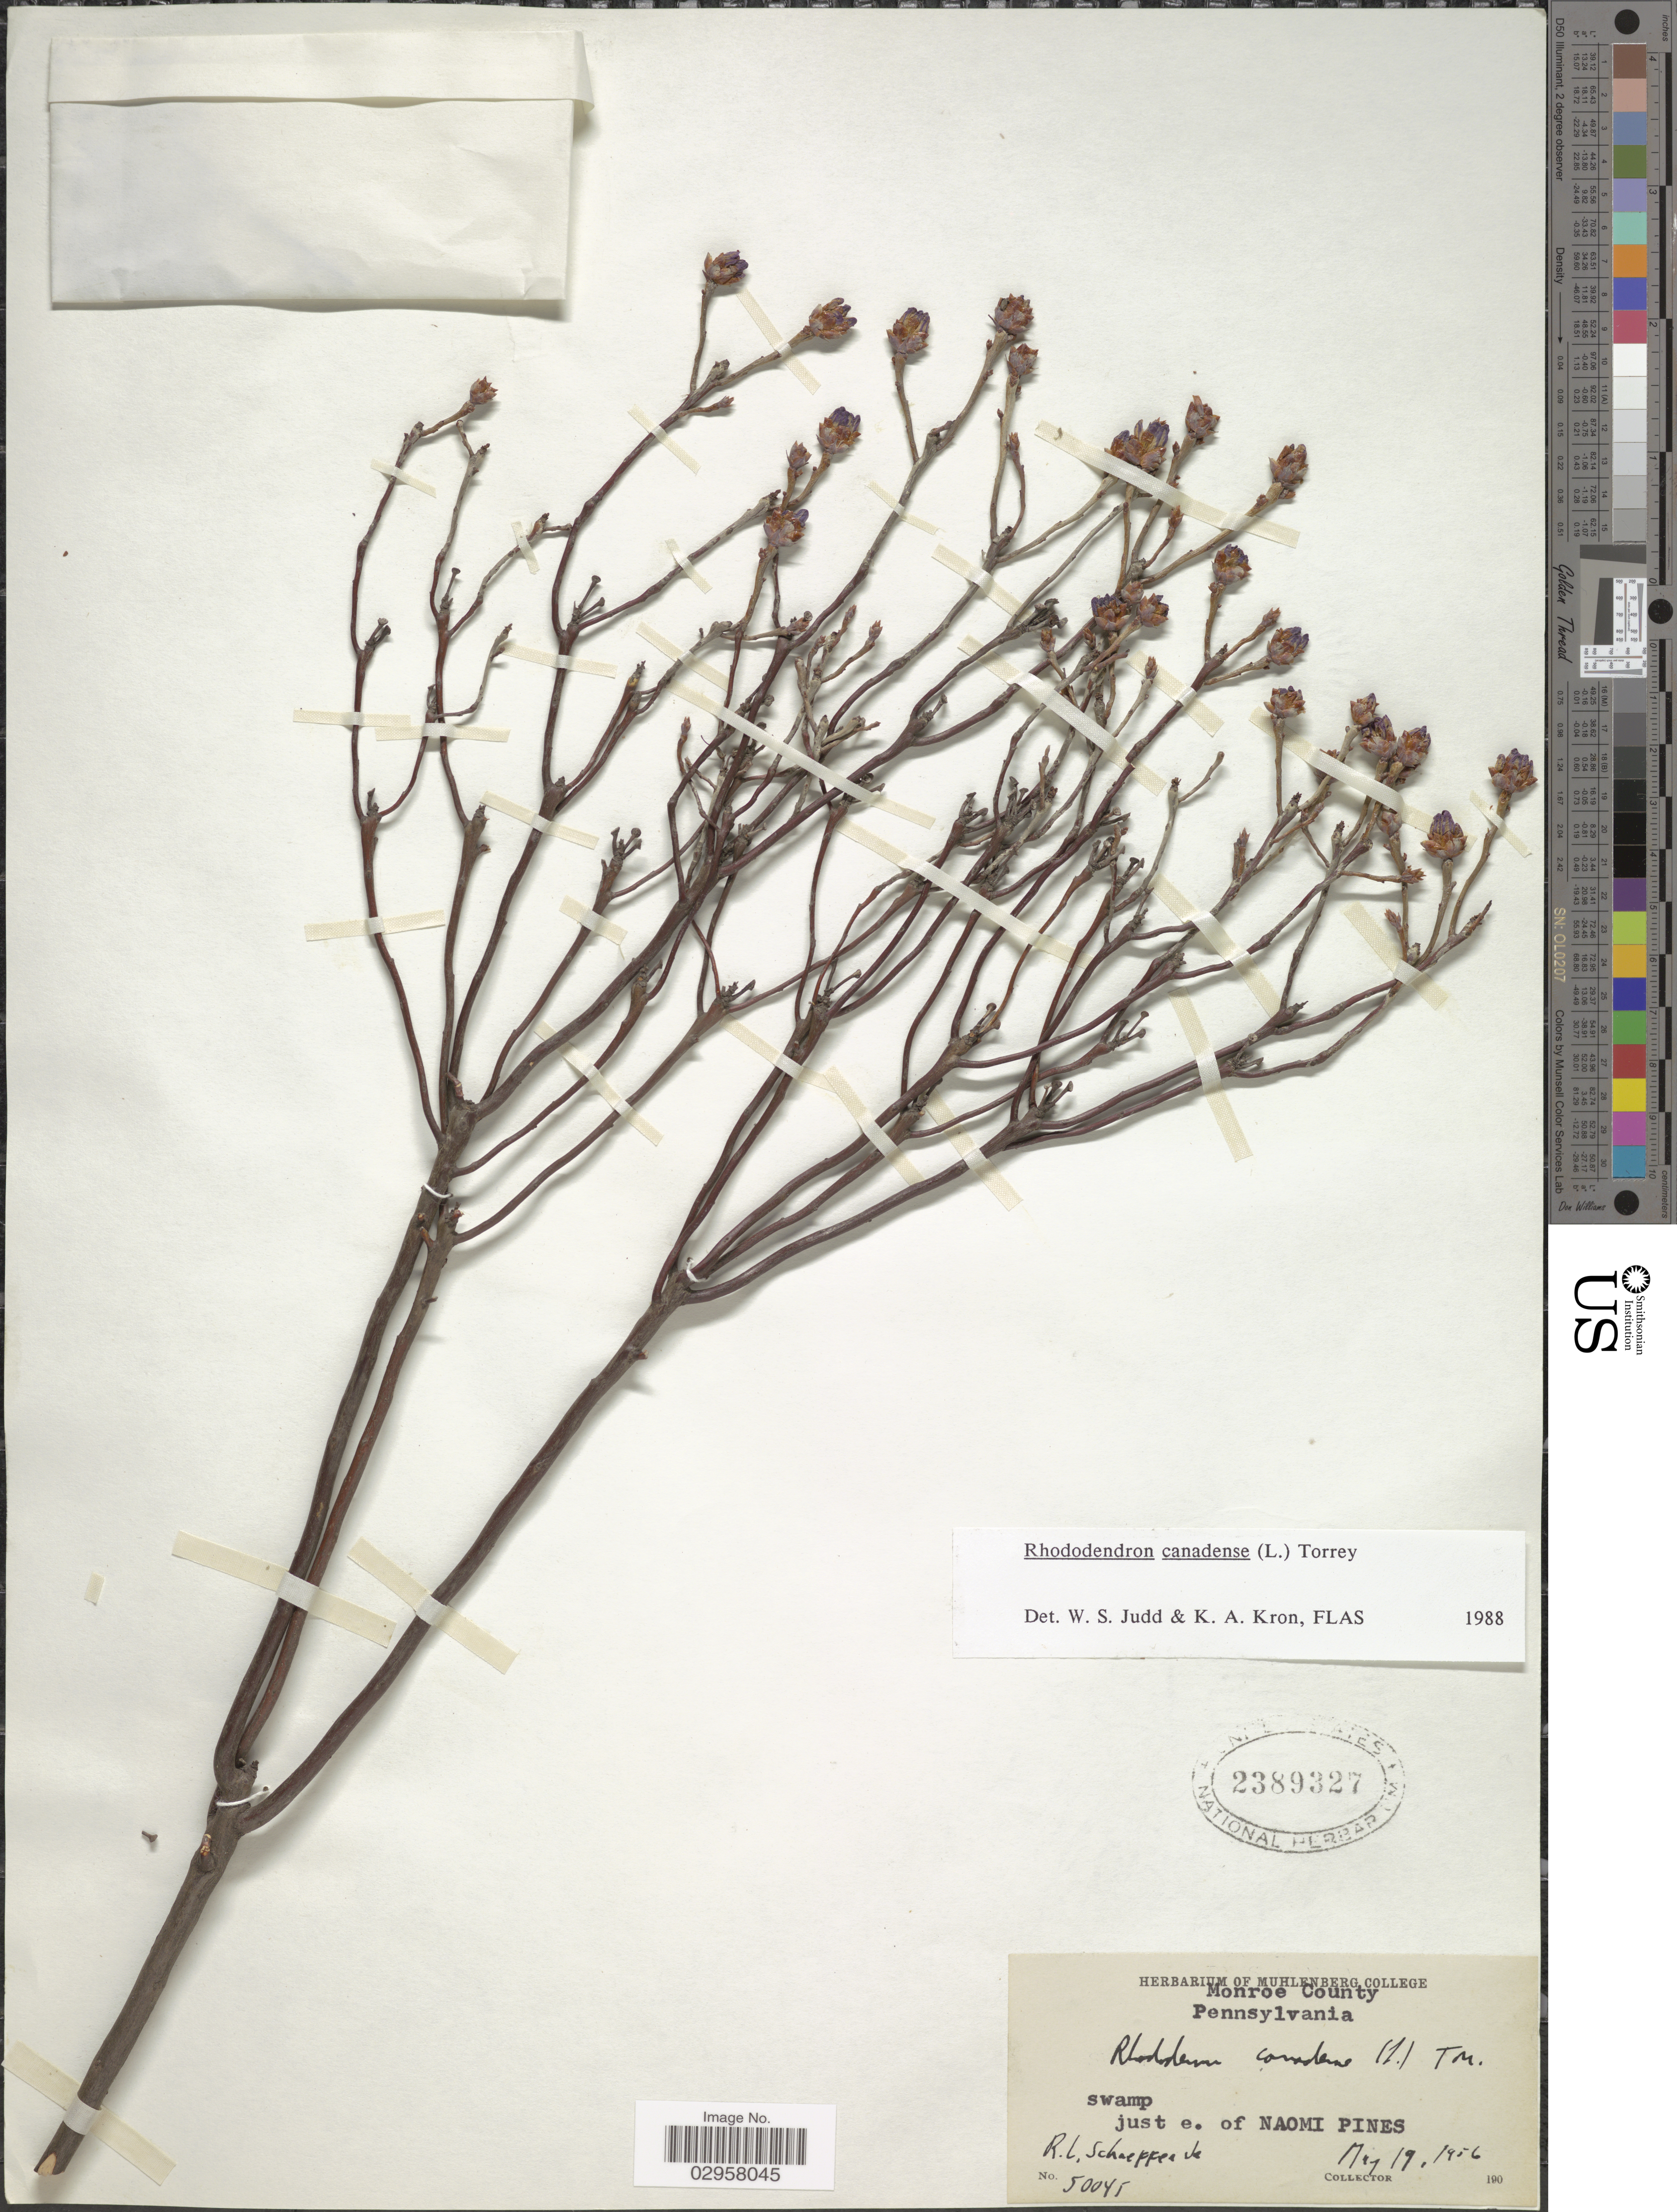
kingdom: Plantae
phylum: Tracheophyta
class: Magnoliopsida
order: Ericales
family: Ericaceae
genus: Rhododendron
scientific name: Rhododendron canadense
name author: (L.) Torr.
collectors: R. L. Schaeffer Jr.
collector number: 50045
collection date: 1956-05-19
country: United States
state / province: Pennsylvania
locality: Monroe County, Just e. of Naomi Pines.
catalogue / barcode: US 2389327